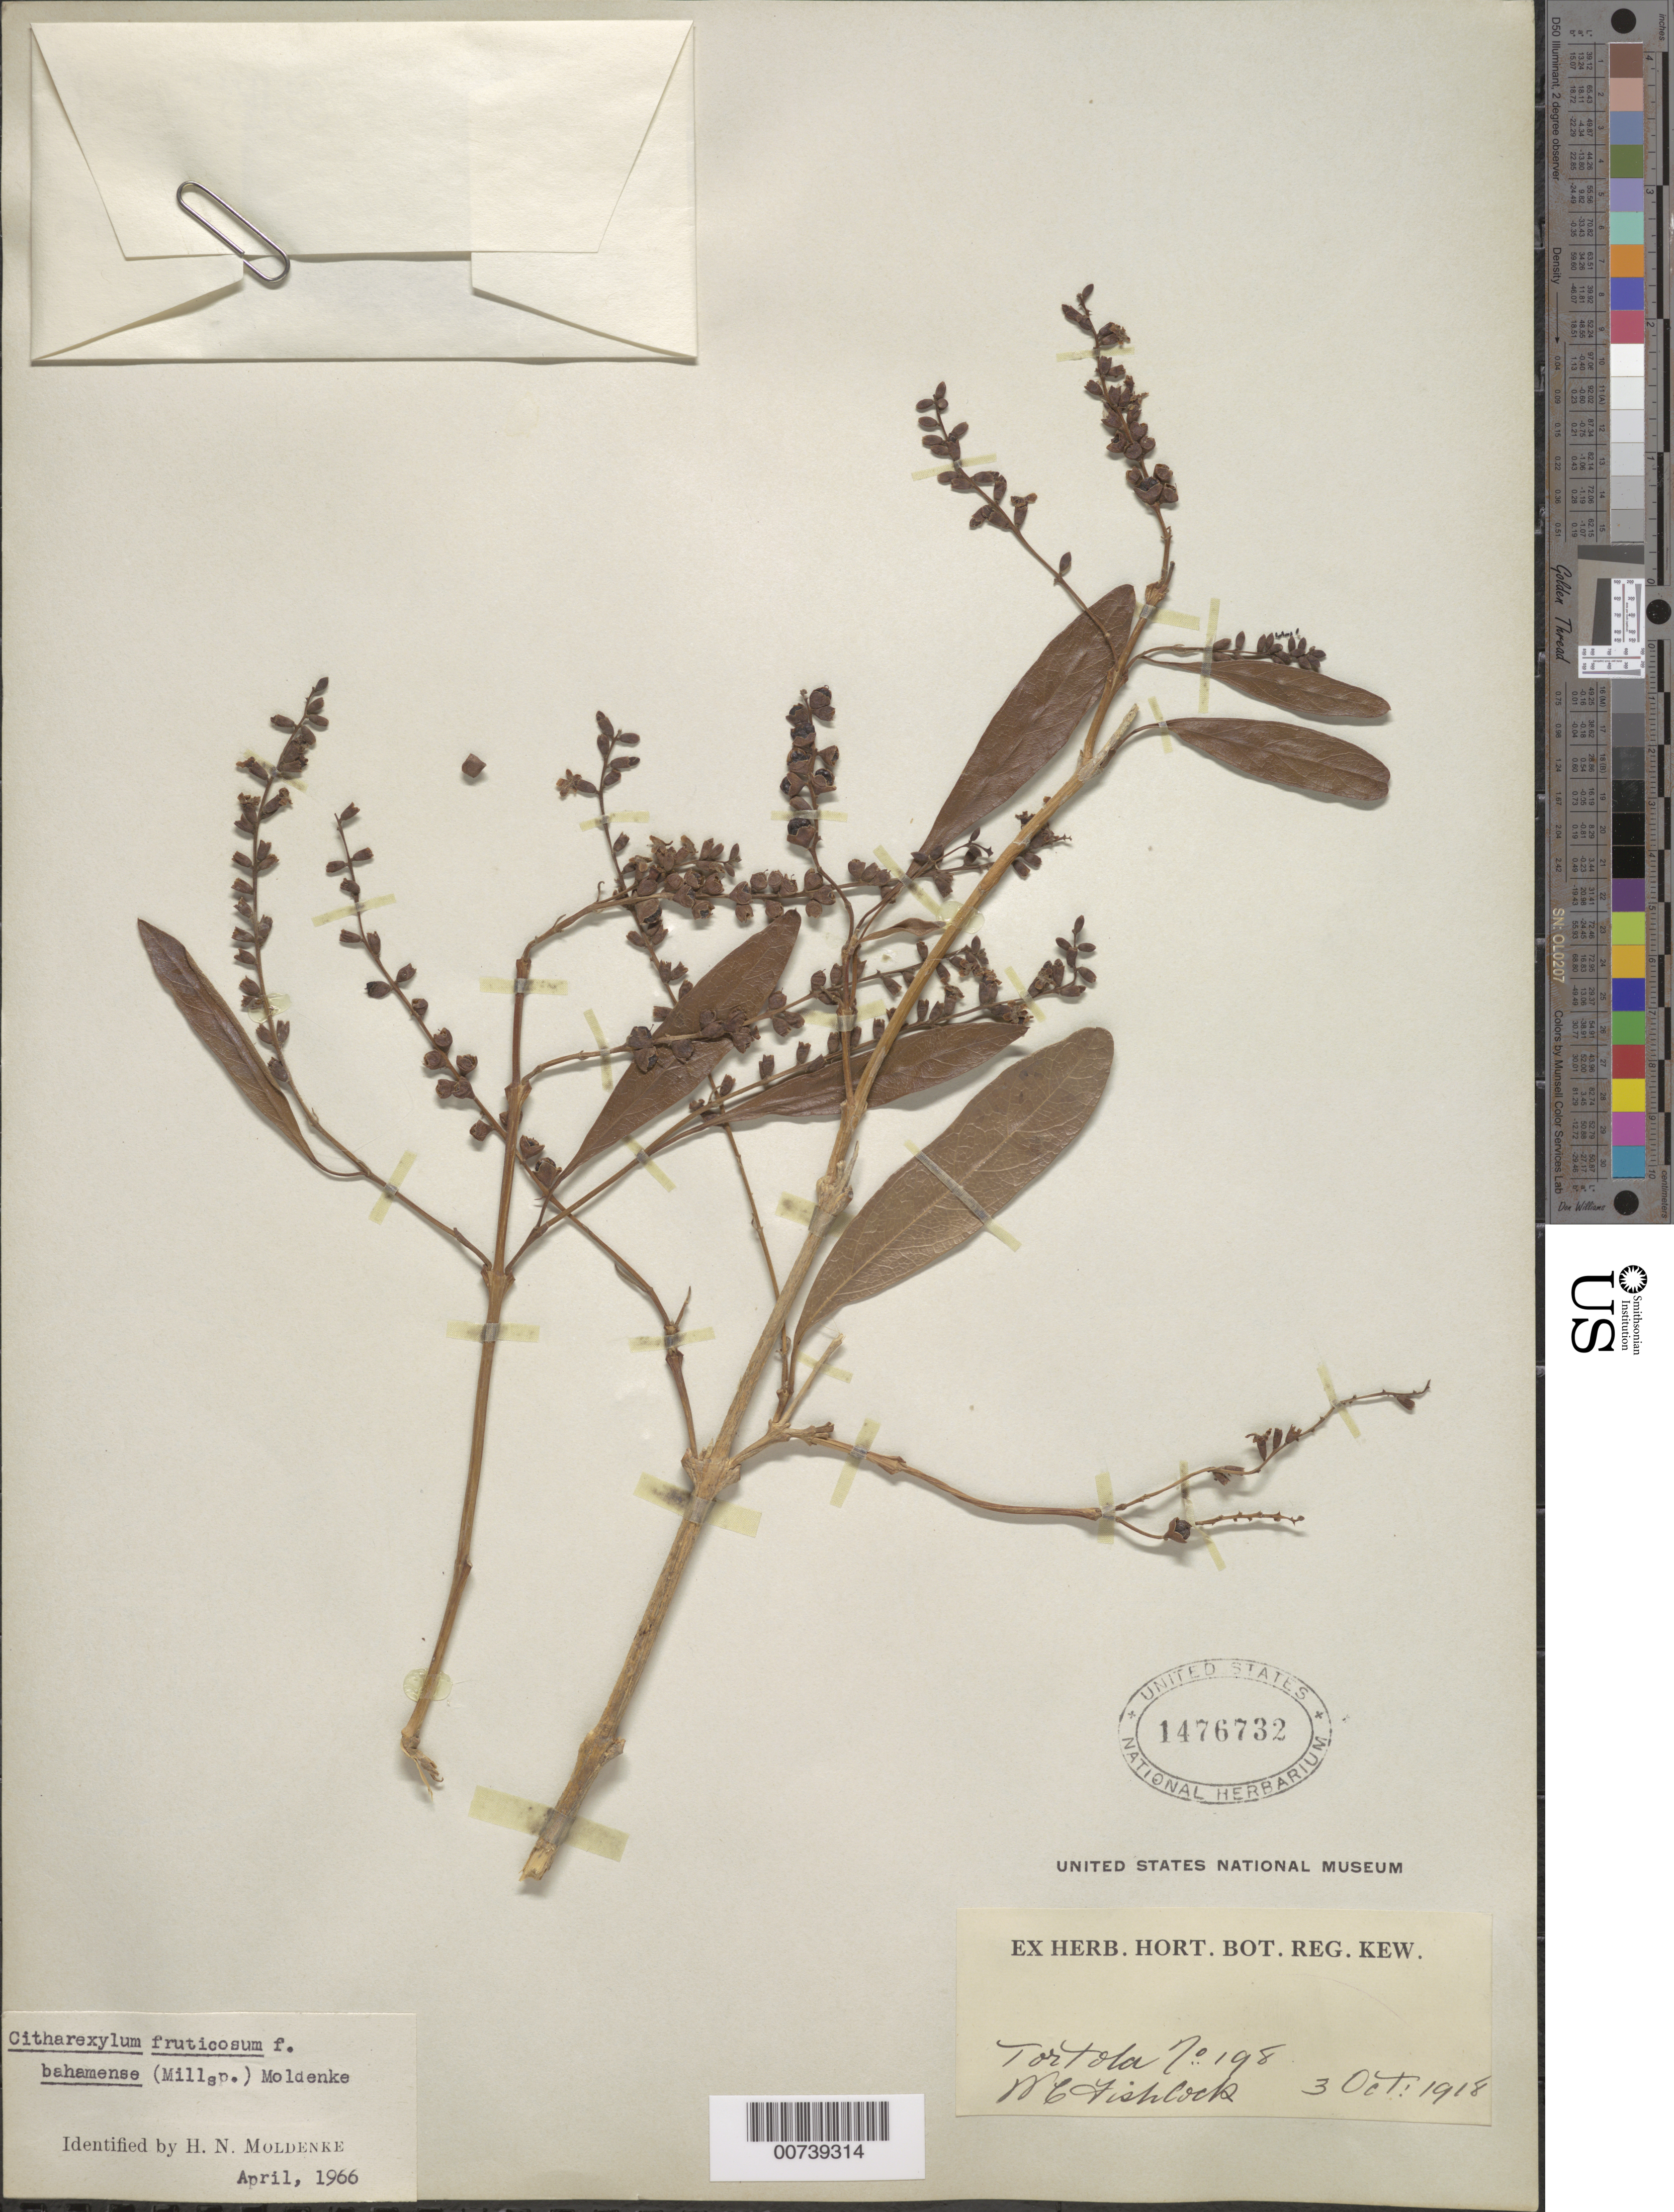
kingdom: Plantae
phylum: Tracheophyta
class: Magnoliopsida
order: Lamiales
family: Verbenaceae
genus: Citharexylum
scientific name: Citharexylum spinosum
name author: L.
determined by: Moldenke, H. N.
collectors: W. Fishlock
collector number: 198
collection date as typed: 03 Oct 1918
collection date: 1918-10-03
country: British Virgin Islands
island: Tortola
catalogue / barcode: US 1476732